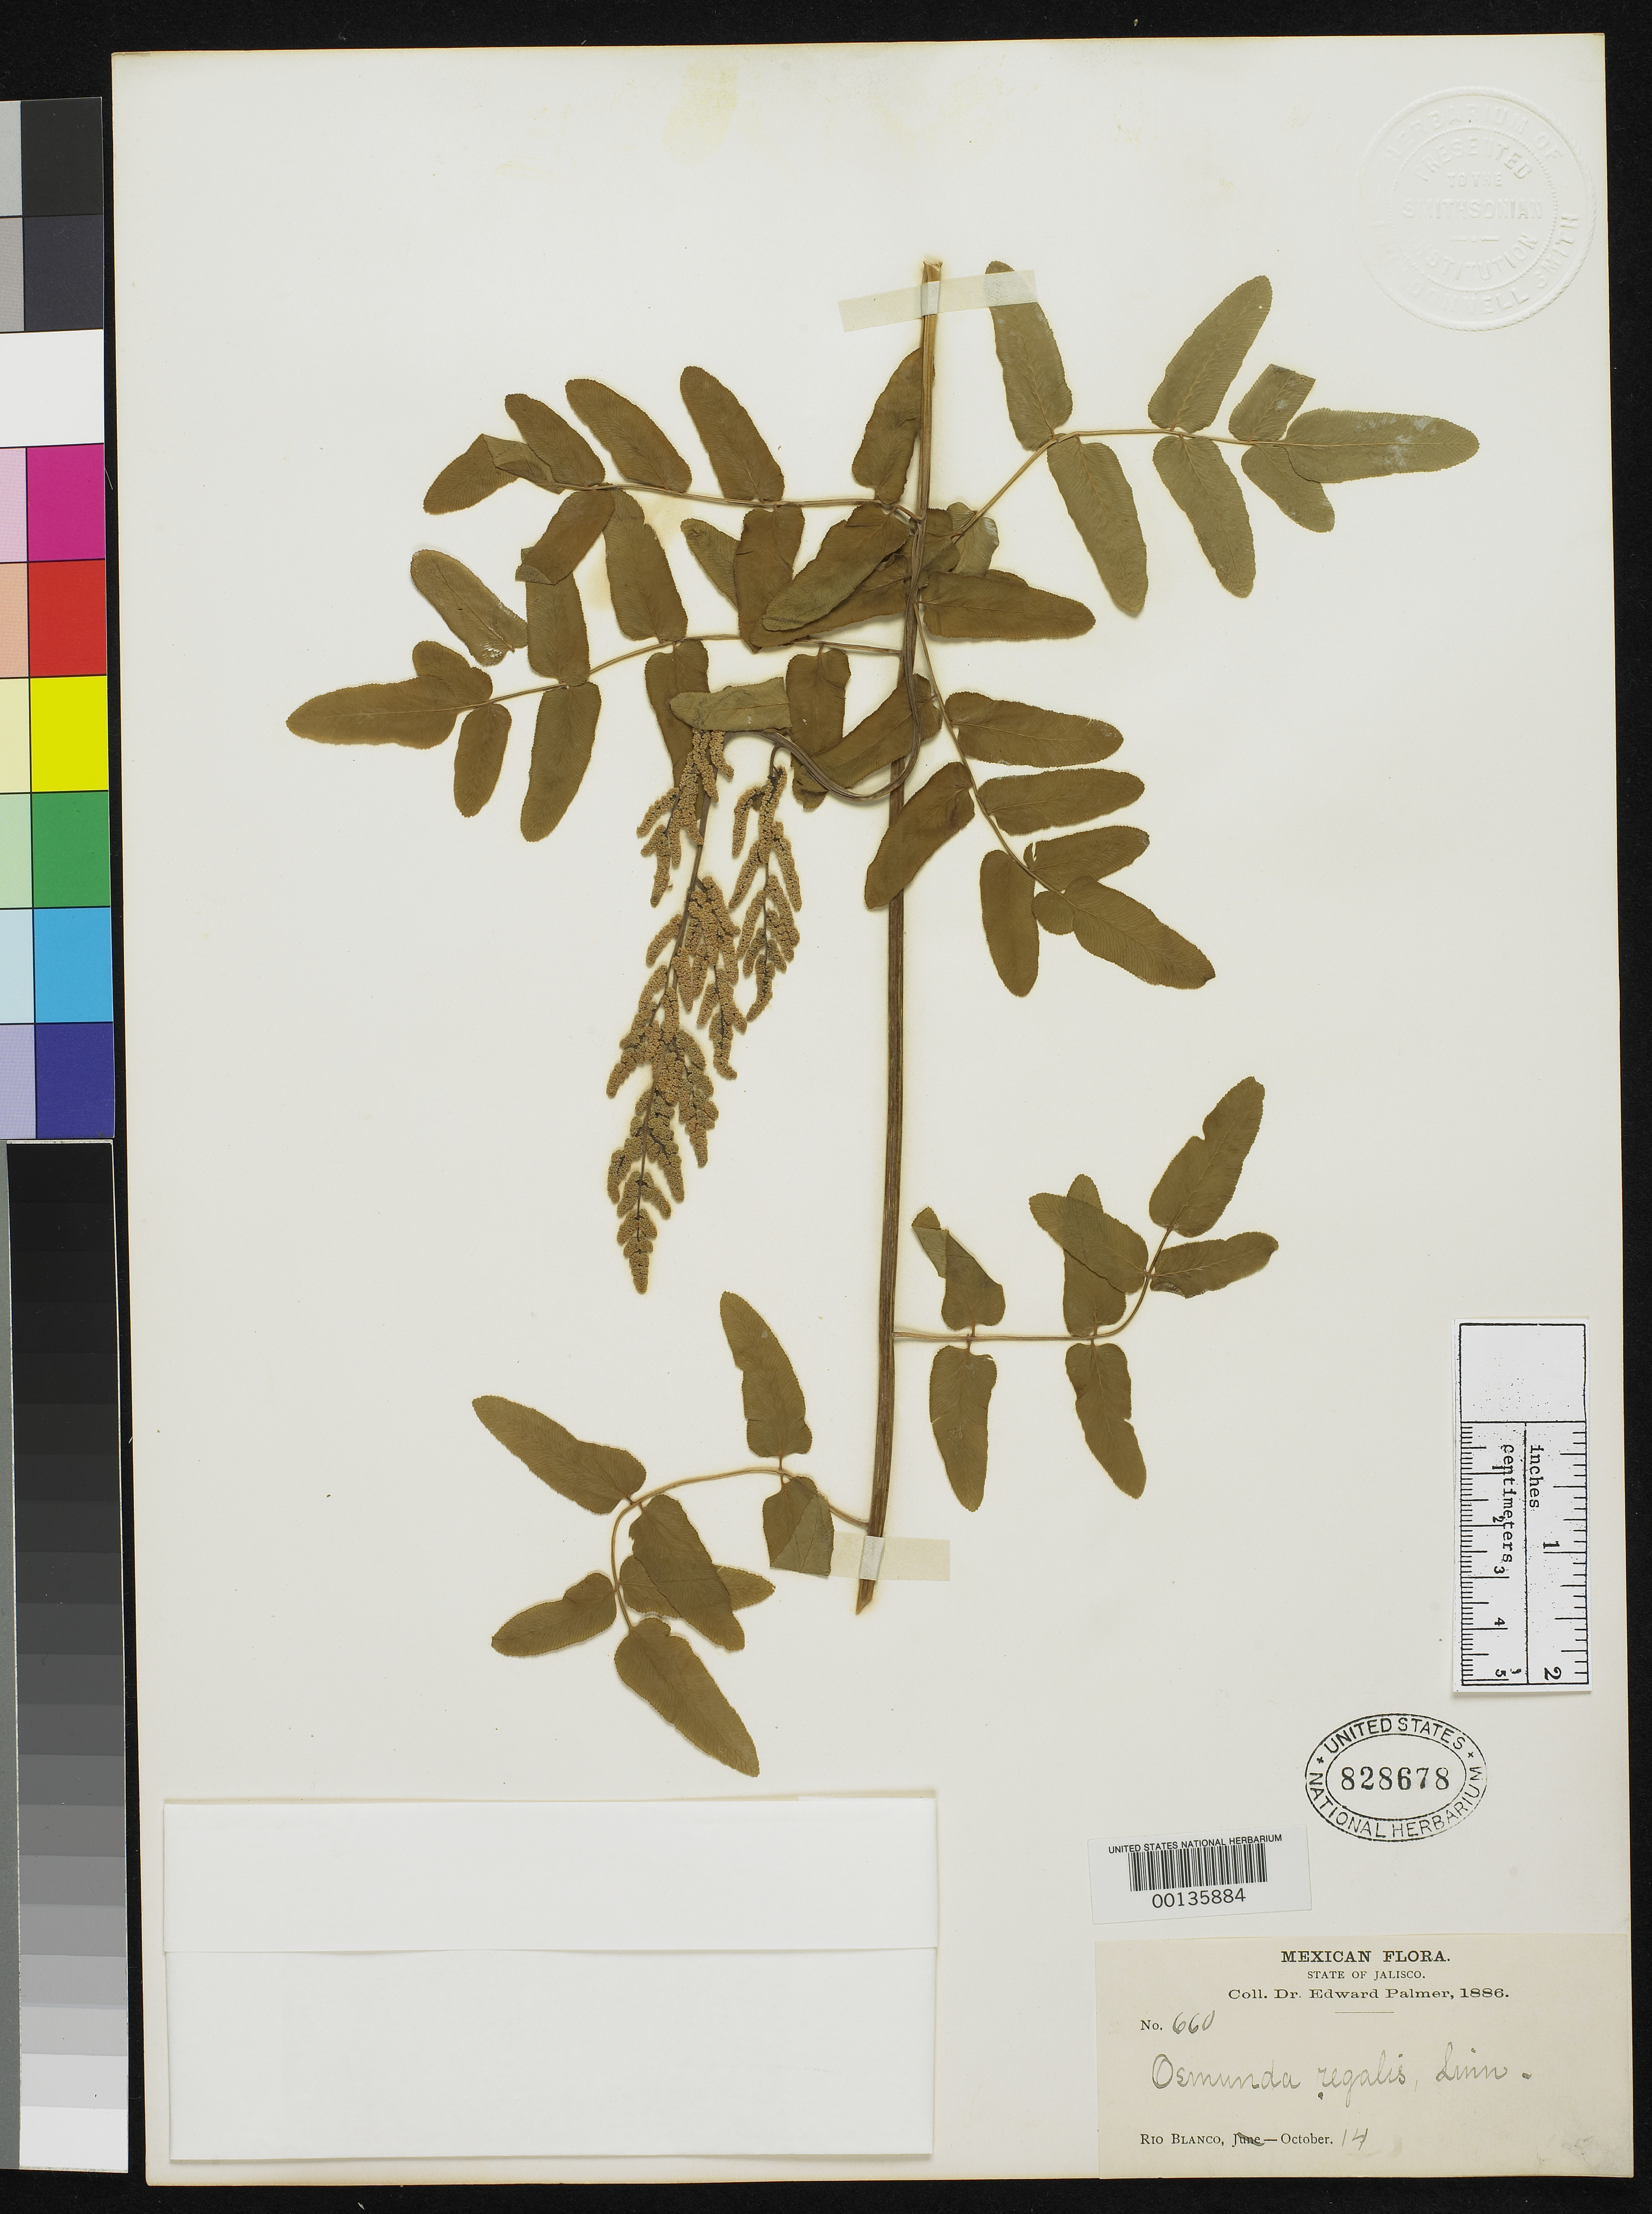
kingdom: Plantae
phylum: Tracheophyta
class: Polypodiopsida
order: Osmundales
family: Osmundaceae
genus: Osmunda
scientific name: Osmunda palmeri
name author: Bobrov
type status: Isotype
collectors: E. Palmer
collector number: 660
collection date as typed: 14 Oct 1886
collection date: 1886-10-14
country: Mexico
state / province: Jalisco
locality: Rio Blanco.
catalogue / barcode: US 828678